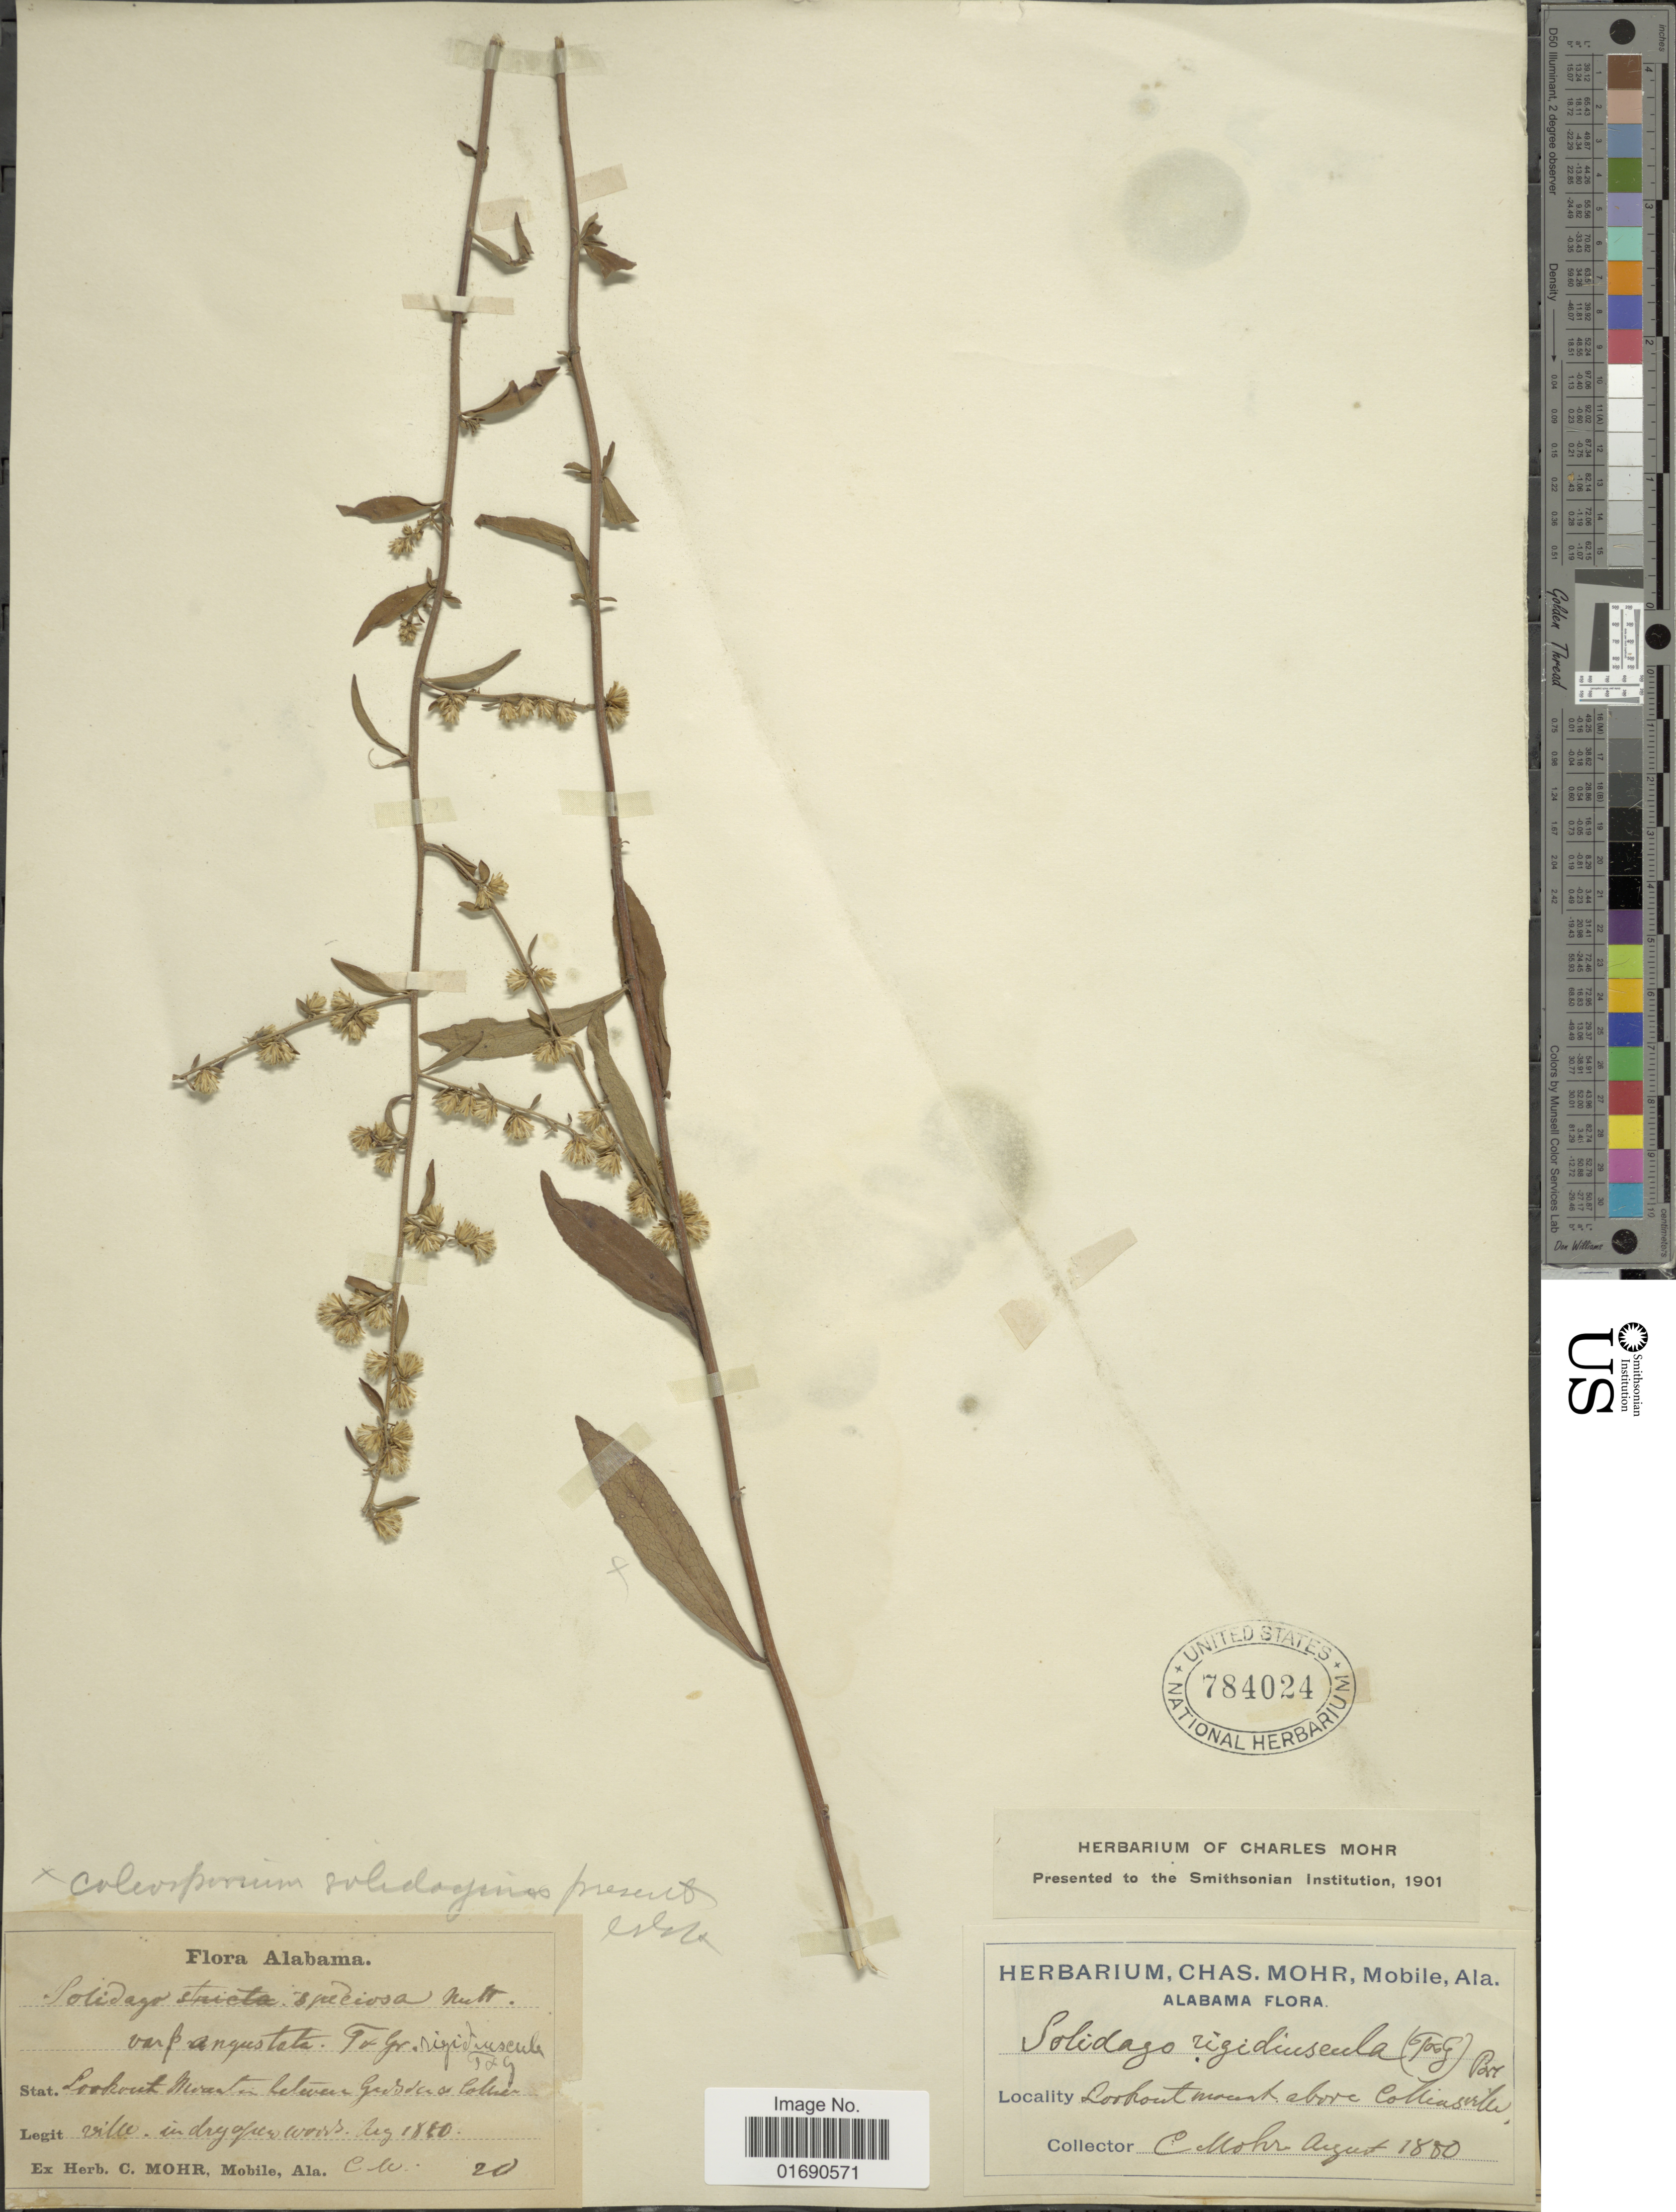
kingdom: Plantae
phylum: Tracheophyta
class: Magnoliopsida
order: Asterales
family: Asteraceae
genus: Solidago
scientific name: Solidago speciosa var. angustata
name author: Torr. & A. Gray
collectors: C. T. Mohr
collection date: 1850-08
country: United States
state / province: Alabama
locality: Lookout Mountain between Gusden & Collin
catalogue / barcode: US 784024